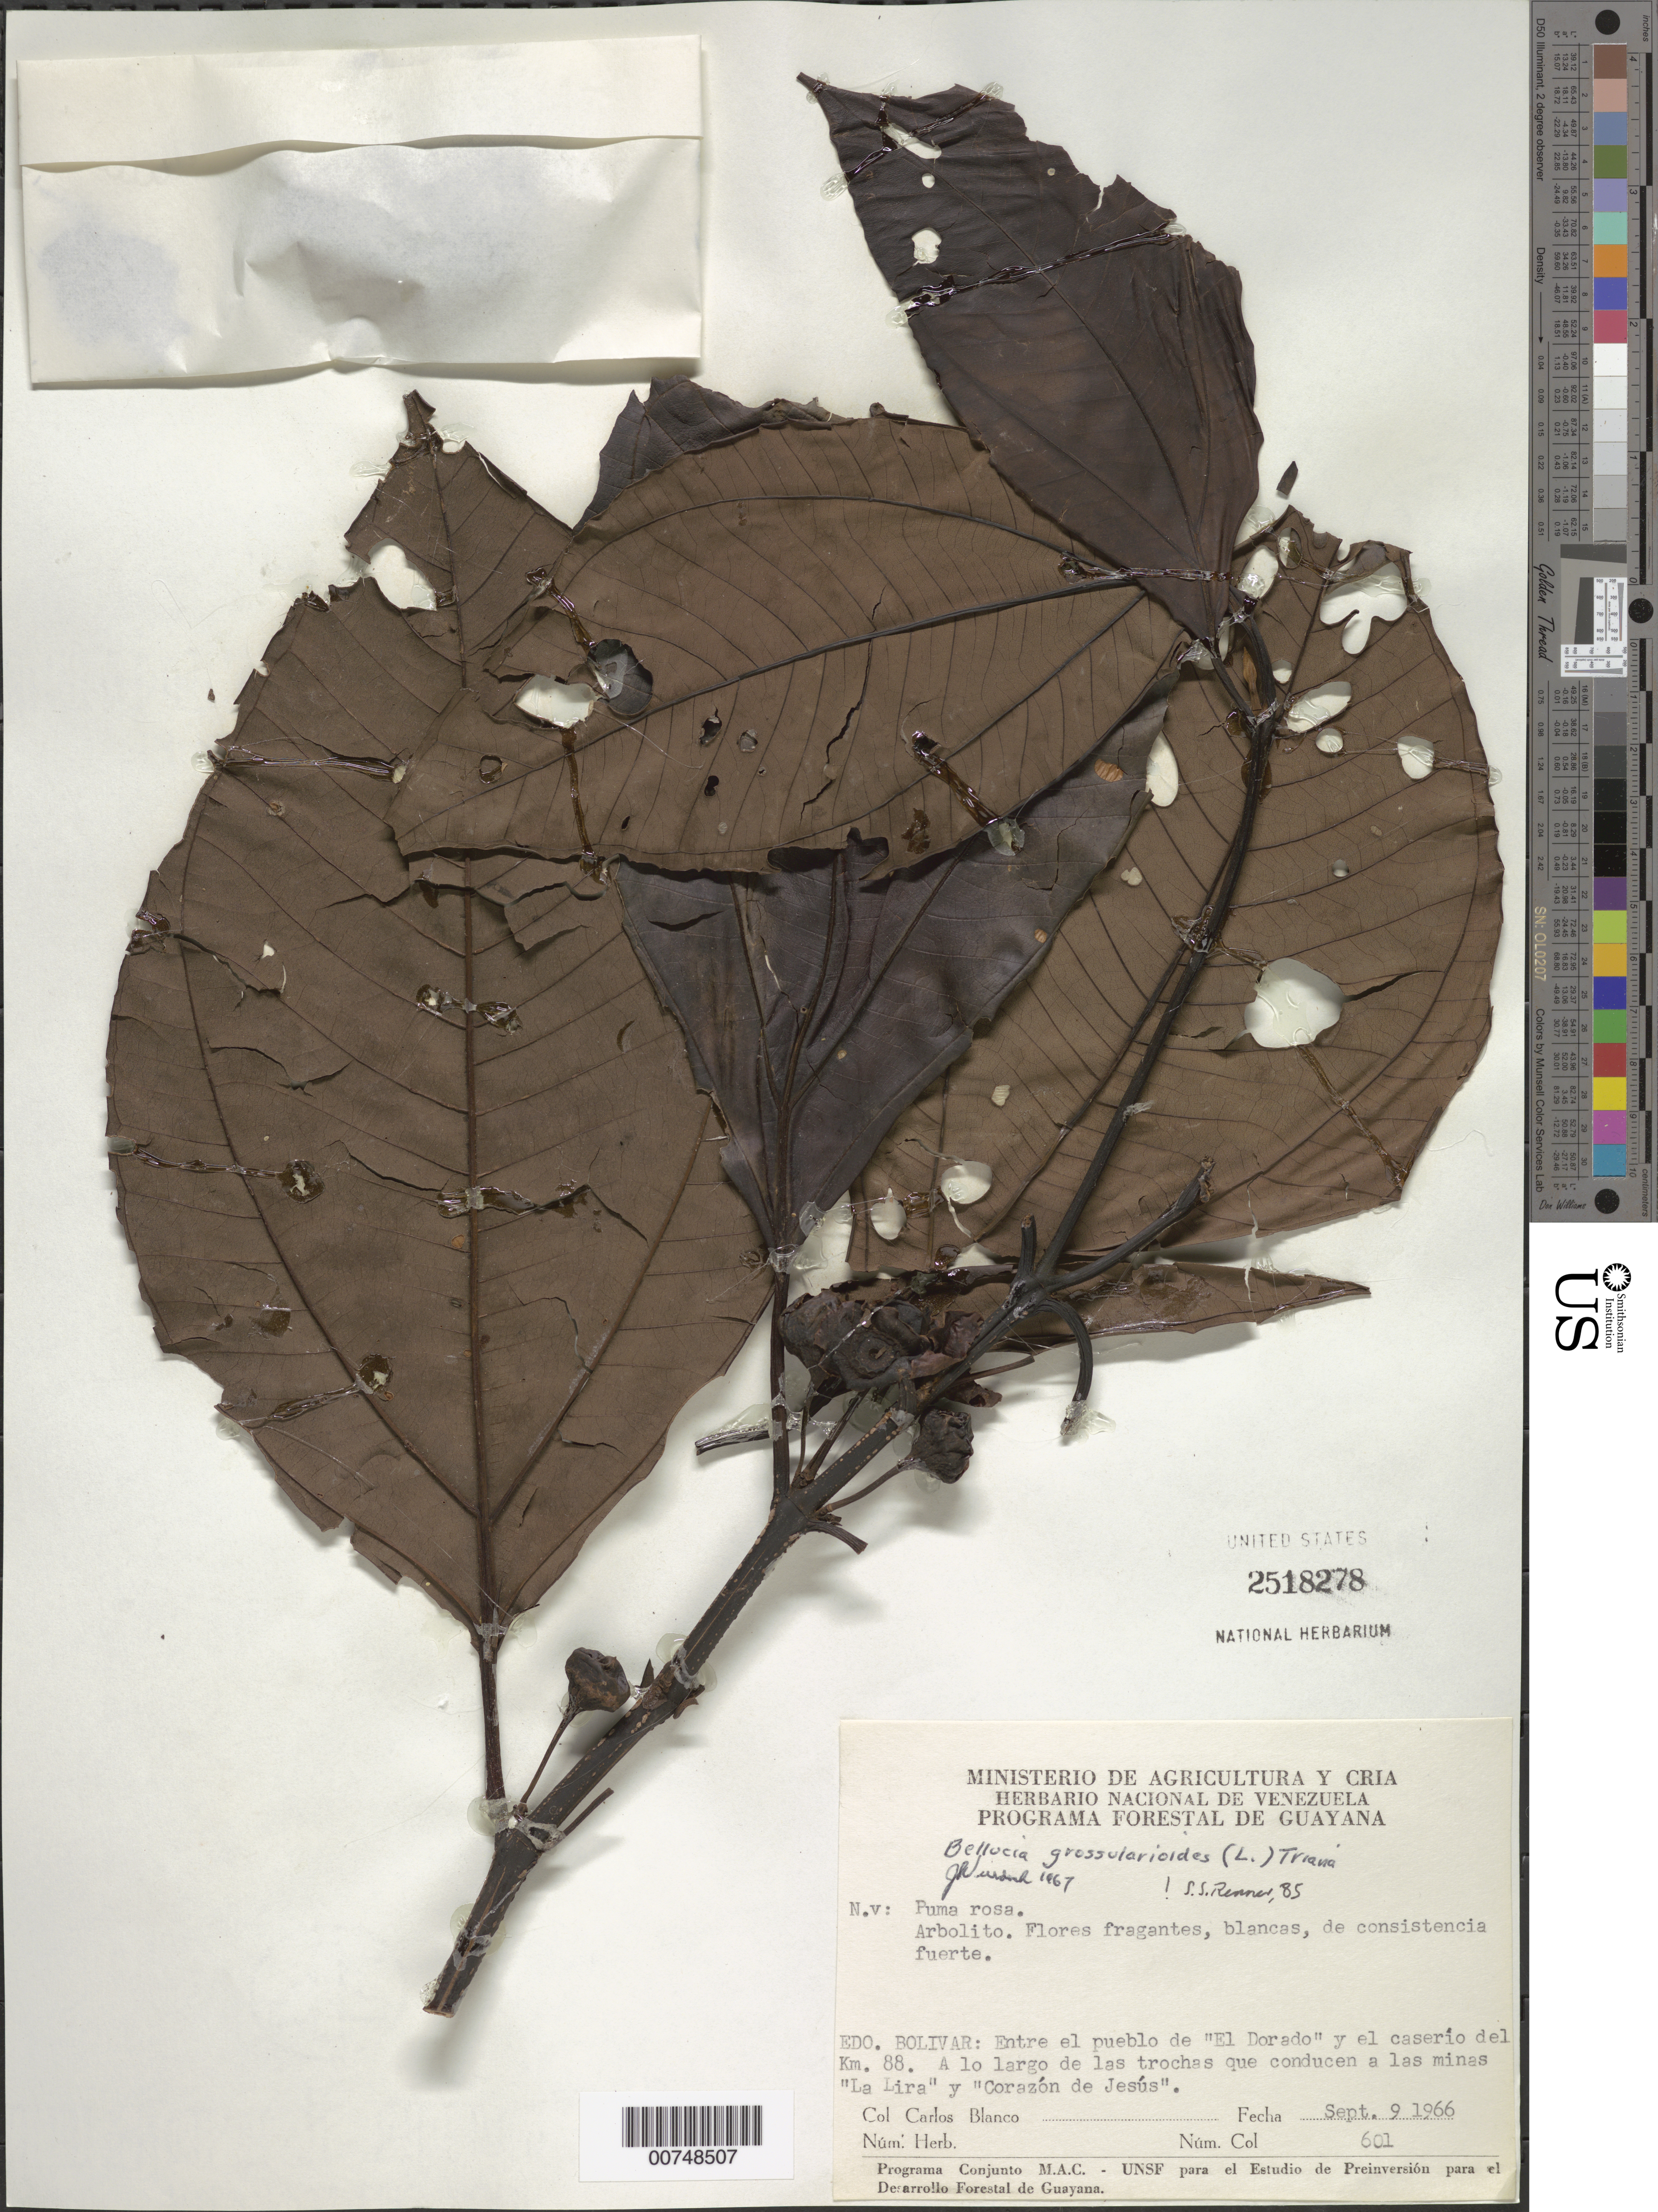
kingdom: Plantae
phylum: Tracheophyta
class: Magnoliopsida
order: Myrtales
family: Melastomataceae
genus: Bellucia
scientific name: Bellucia grossularioides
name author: (L.) Triana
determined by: Renner, --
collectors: C. A. Blanco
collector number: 601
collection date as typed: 9-Sep-66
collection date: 1966-09-09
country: Venezuela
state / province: Bolívar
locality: Pueblo "El Dorado" to el caserío del km 88; a lo largo de las trochas que conducen a las minas "La Lira" y "Corazon de Jesus"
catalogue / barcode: US 2518278